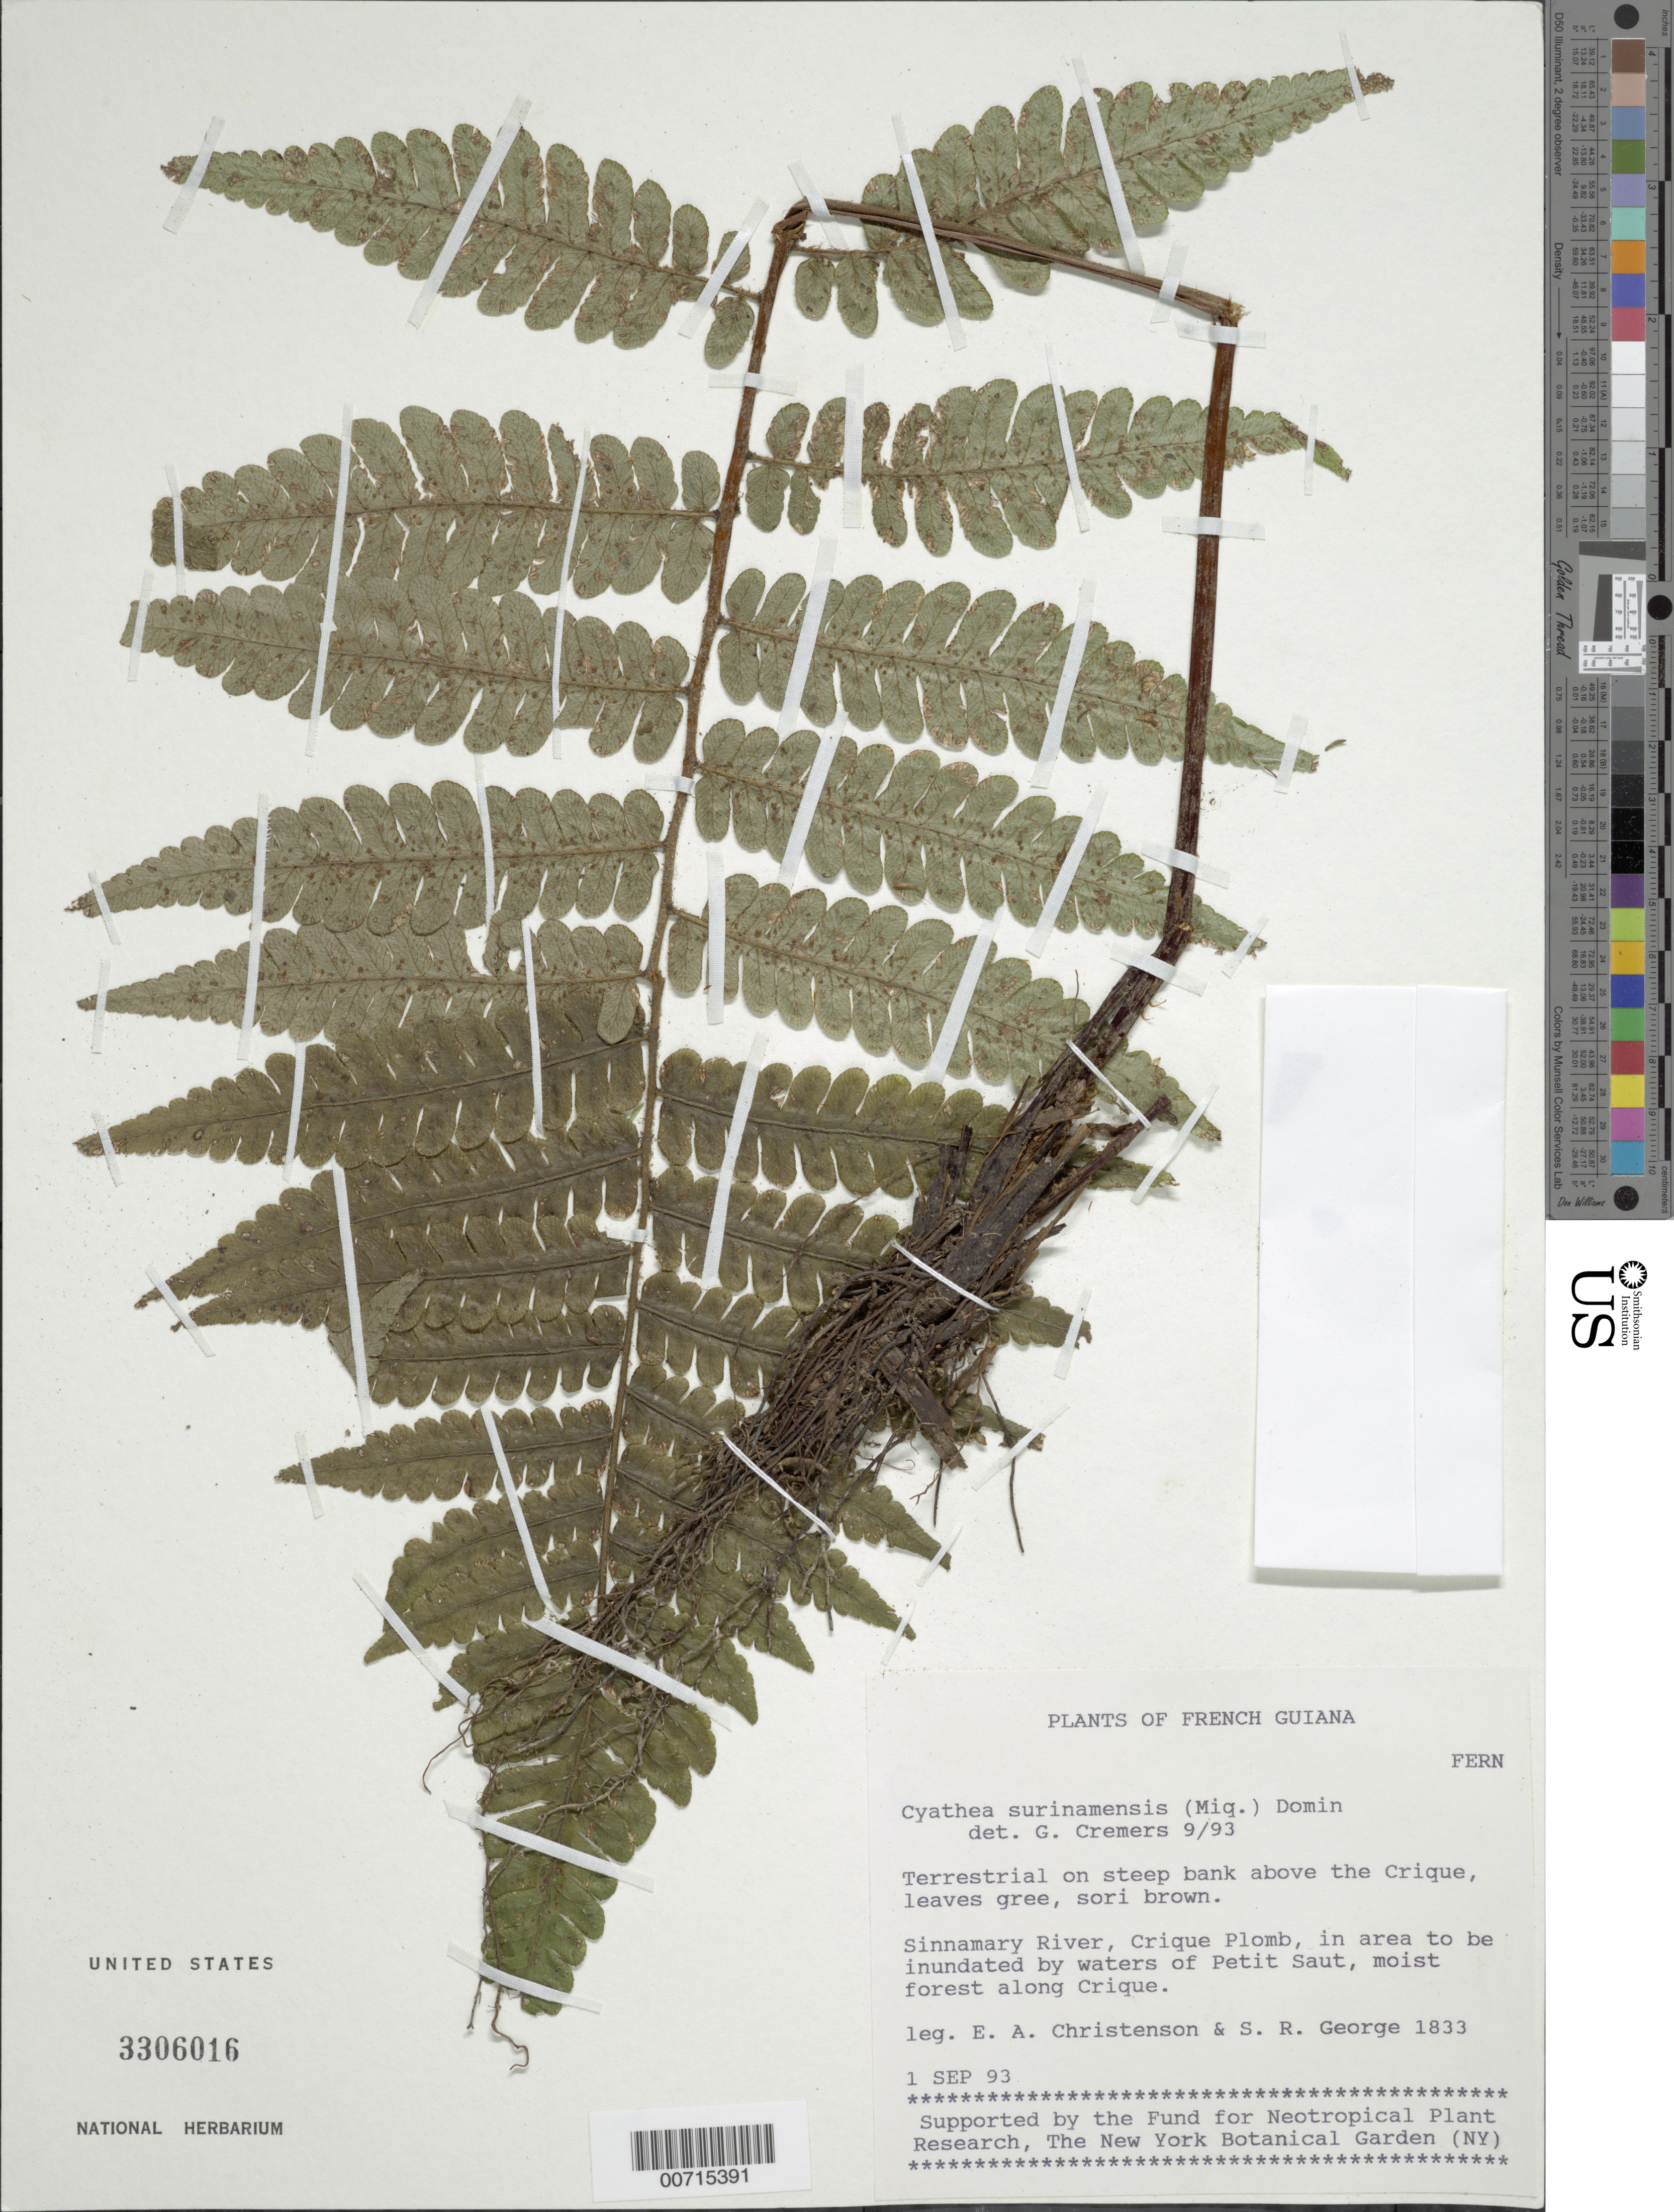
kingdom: Plantae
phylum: Tracheophyta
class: Polypodiopsida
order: Cyatheales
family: Cyatheaceae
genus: Cyathea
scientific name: Cyathea surinamensis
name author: (Miq.) Domin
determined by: Cremers, Georges A.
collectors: E. A. Christenson & S. George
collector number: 1833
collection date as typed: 1-Sep-93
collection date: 1993-09-01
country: French Guiana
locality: Sinnamary River, Crique Plomb, near Petit Saut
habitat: Area inundated by waters of creek, moist forest; on steep bank above creek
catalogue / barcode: US 3306016